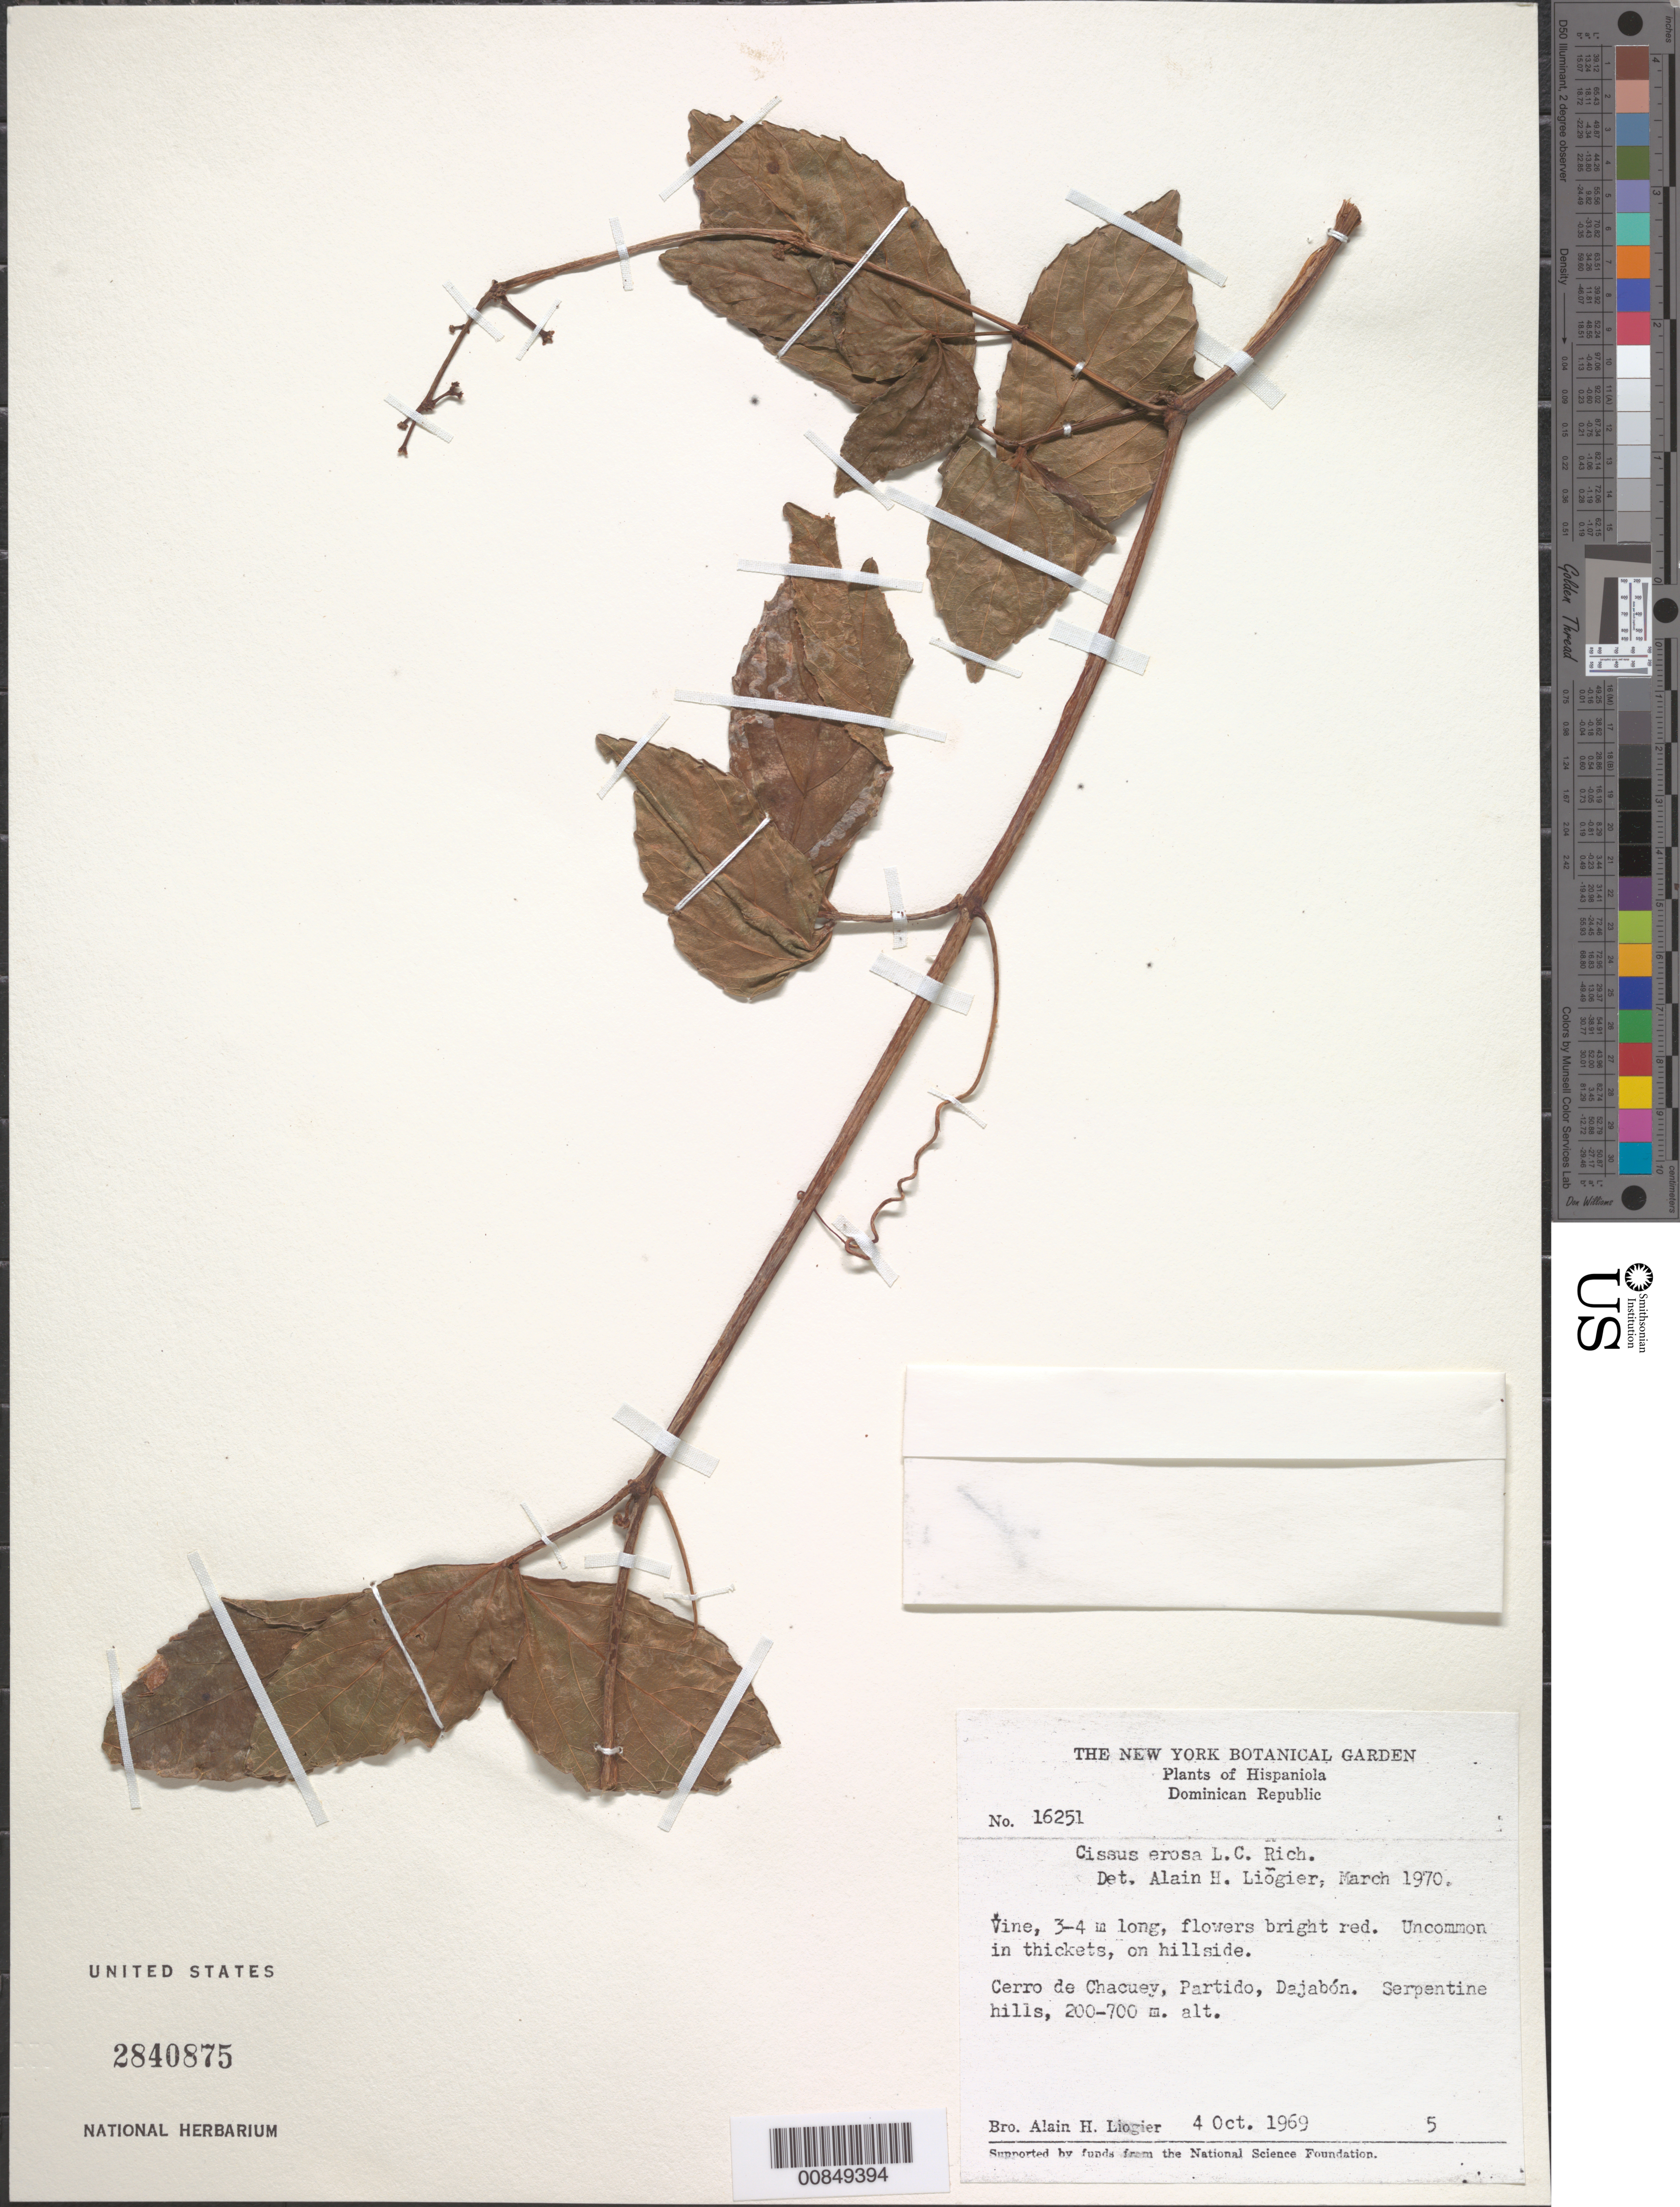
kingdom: Plantae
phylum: Tracheophyta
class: Magnoliopsida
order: Vitales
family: Vitaceae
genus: Cissus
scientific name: Cissus erosa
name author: Rich.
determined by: Liogier, Alain H.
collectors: A. H. Liogier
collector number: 16251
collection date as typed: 04 Oct 1969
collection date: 1969-10-04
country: Dominican Republic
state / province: Dajabon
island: Hispaniola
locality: Cerro de Chacuey, Partido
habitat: In thickets on hills of serpentine hills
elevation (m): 200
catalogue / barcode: US 2840875